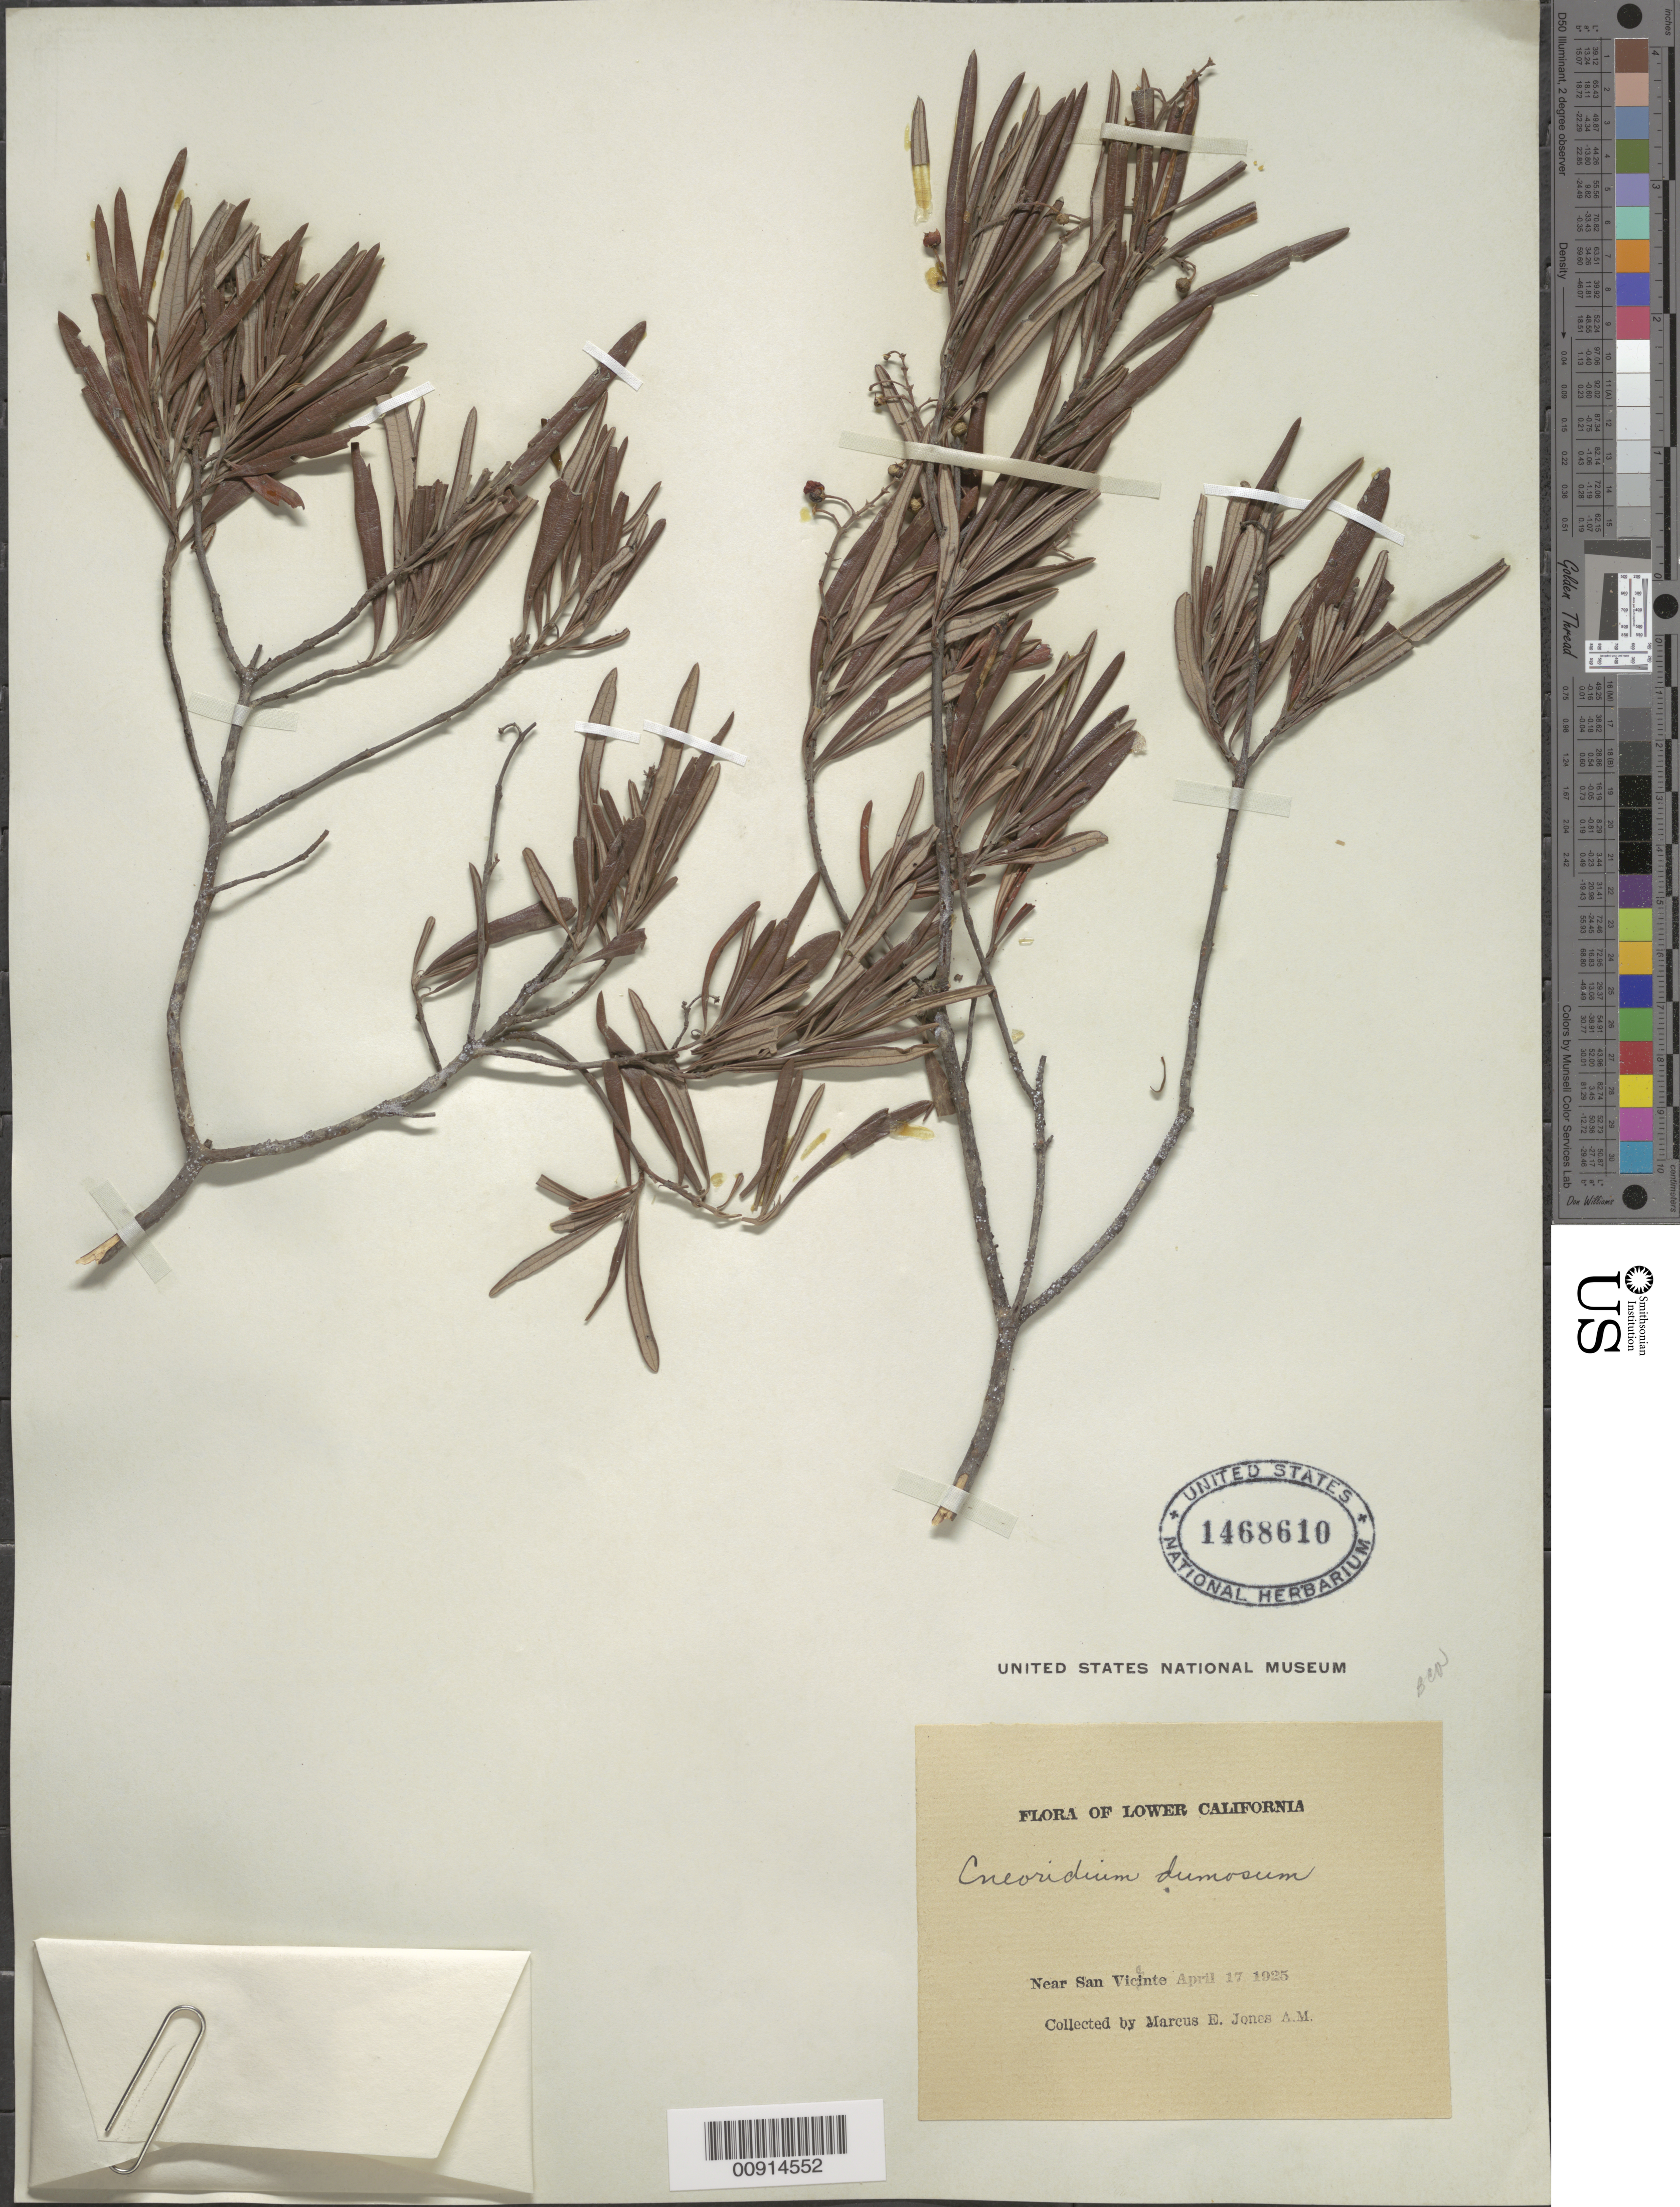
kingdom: Plantae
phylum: Tracheophyta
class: Magnoliopsida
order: Sapindales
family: Rutaceae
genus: Cneoridium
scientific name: Cneoridium dumosum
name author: (Nutt. ex Torr. & A. Gray) Hook. f. ex Baill.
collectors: M. E. Jones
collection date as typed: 17 Apr 1925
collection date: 1925-04-17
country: Mexico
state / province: Baja California Norte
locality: Near San Vicente, Lower California.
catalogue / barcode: US 1468610